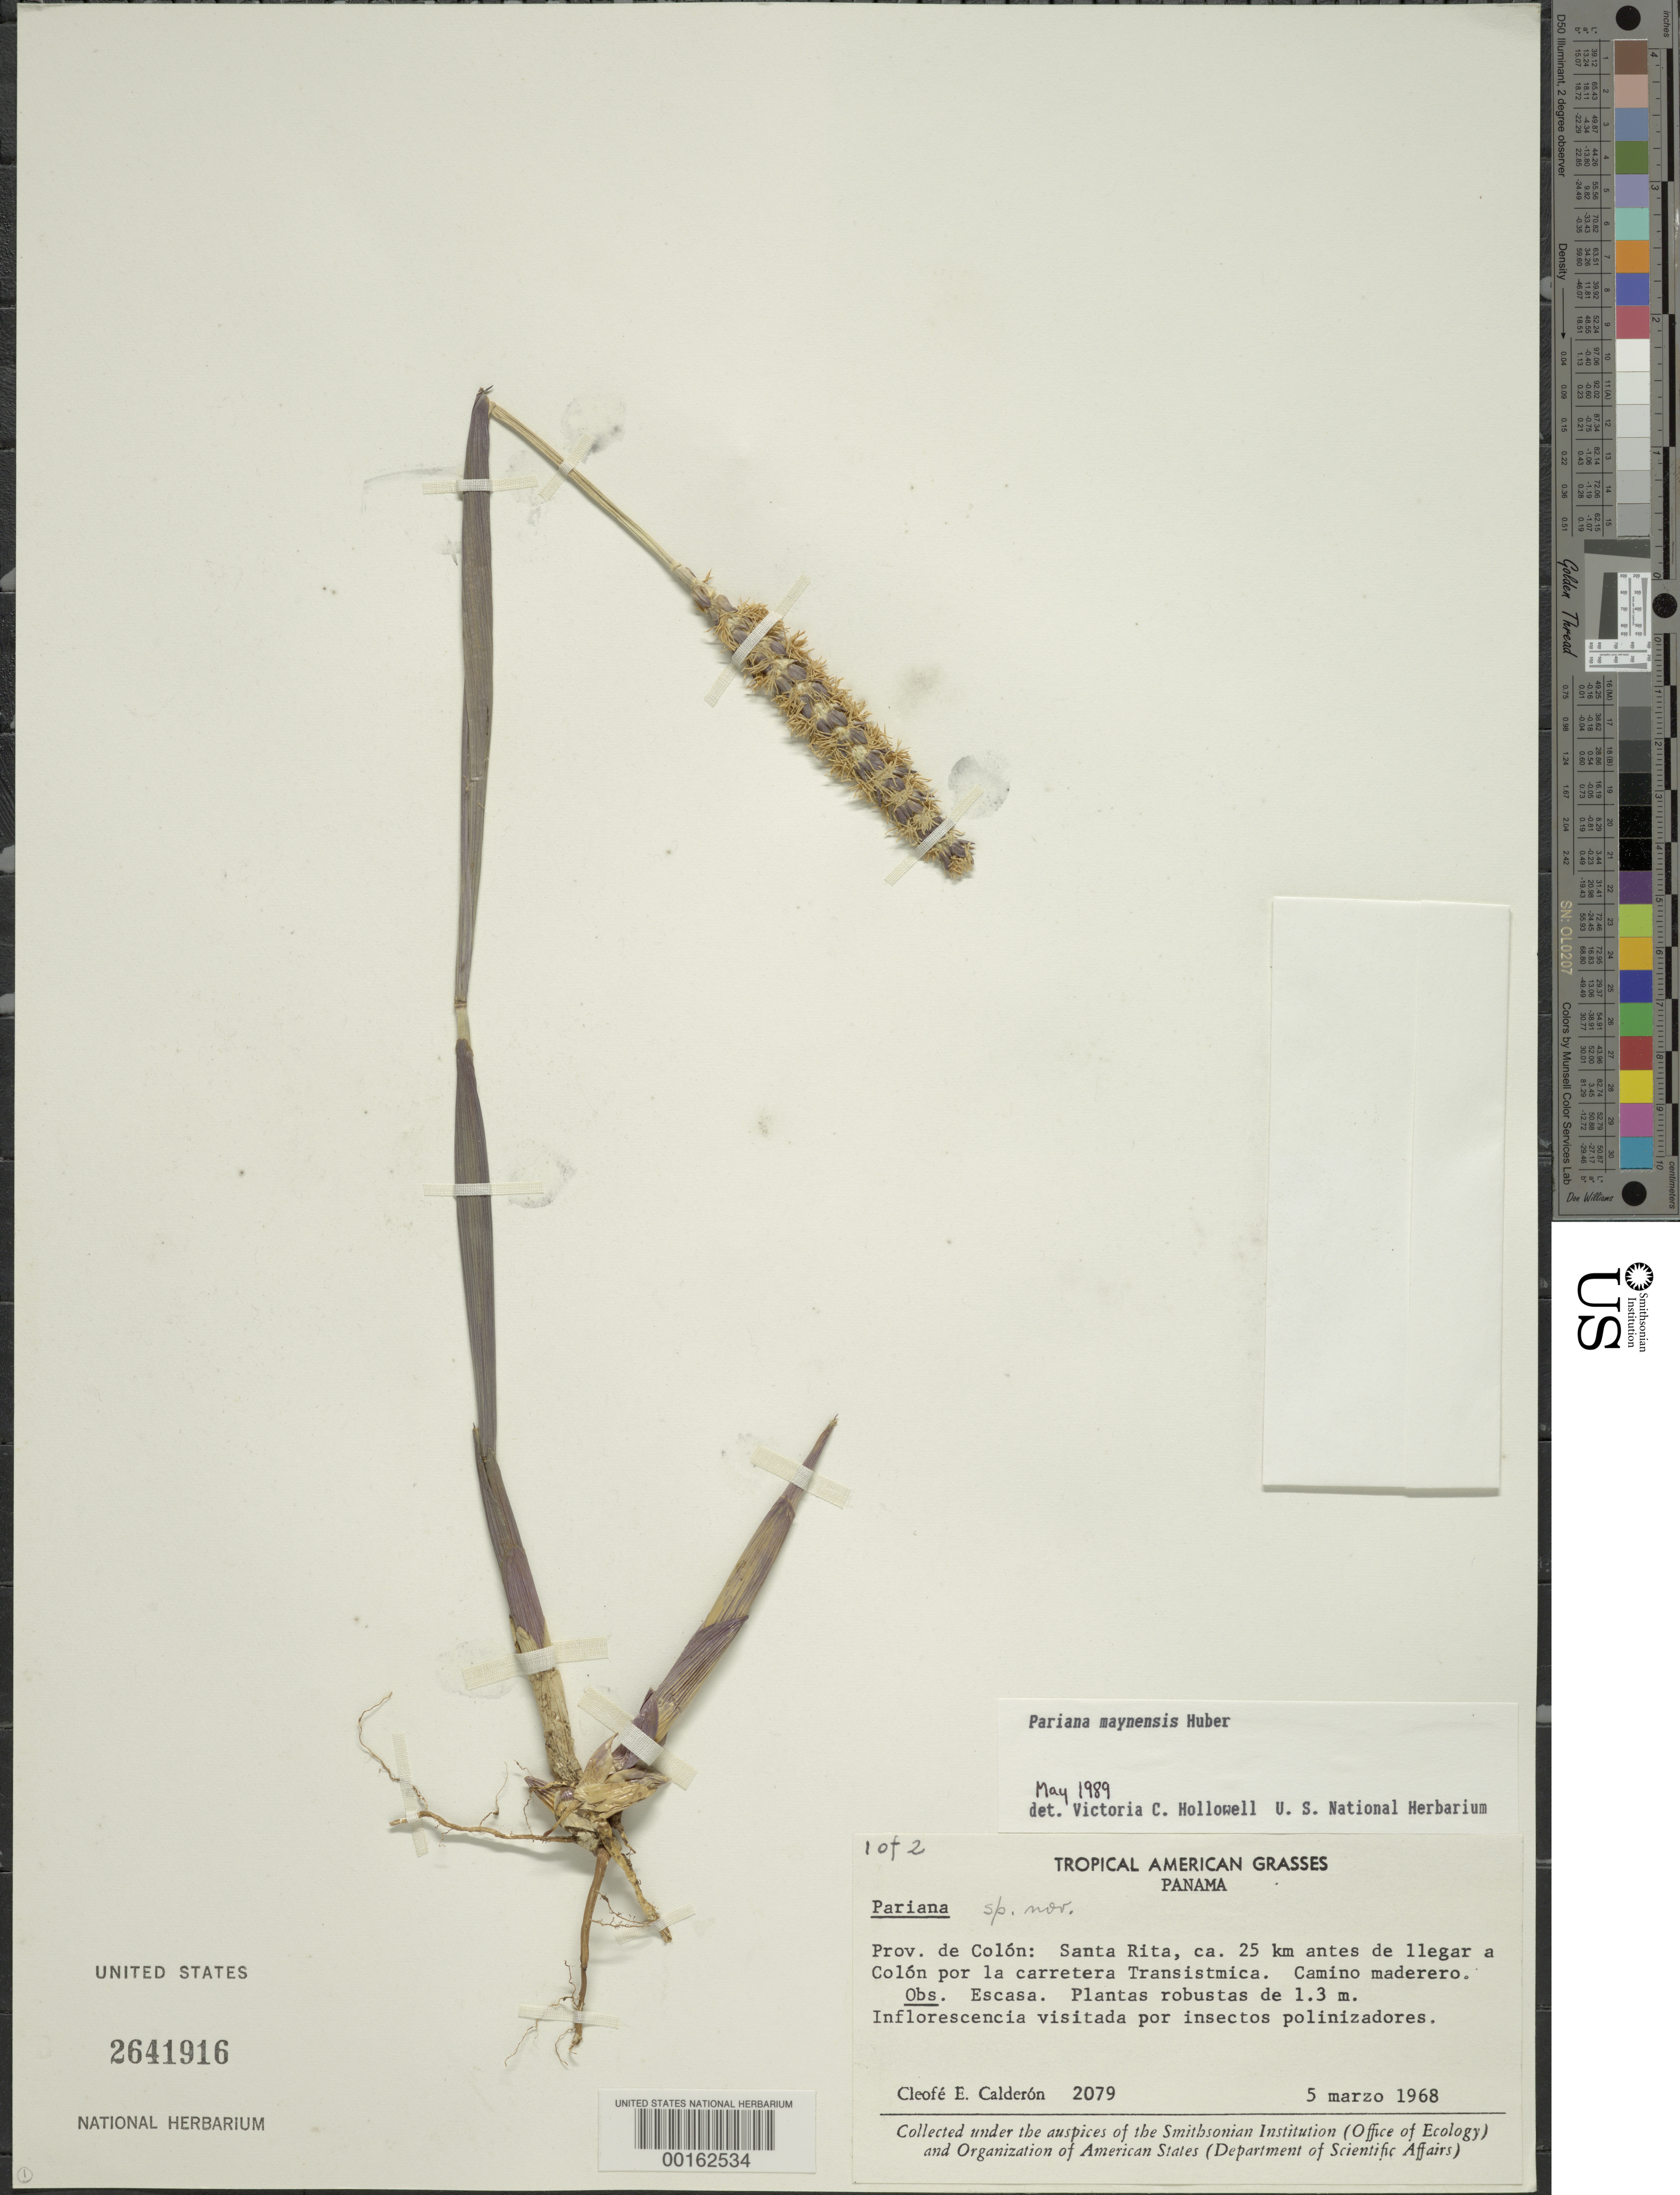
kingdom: Plantae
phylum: Tracheophyta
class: Liliopsida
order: Poales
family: Poaceae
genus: Pariana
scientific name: Pariana maynensis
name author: Huber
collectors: C. E. Calderón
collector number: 2079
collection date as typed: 05 Mar 1968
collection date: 1968-03-05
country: Panama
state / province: Colón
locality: Santa Rita, 25 km from the Carretera Trans-Istmica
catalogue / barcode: US 2641916